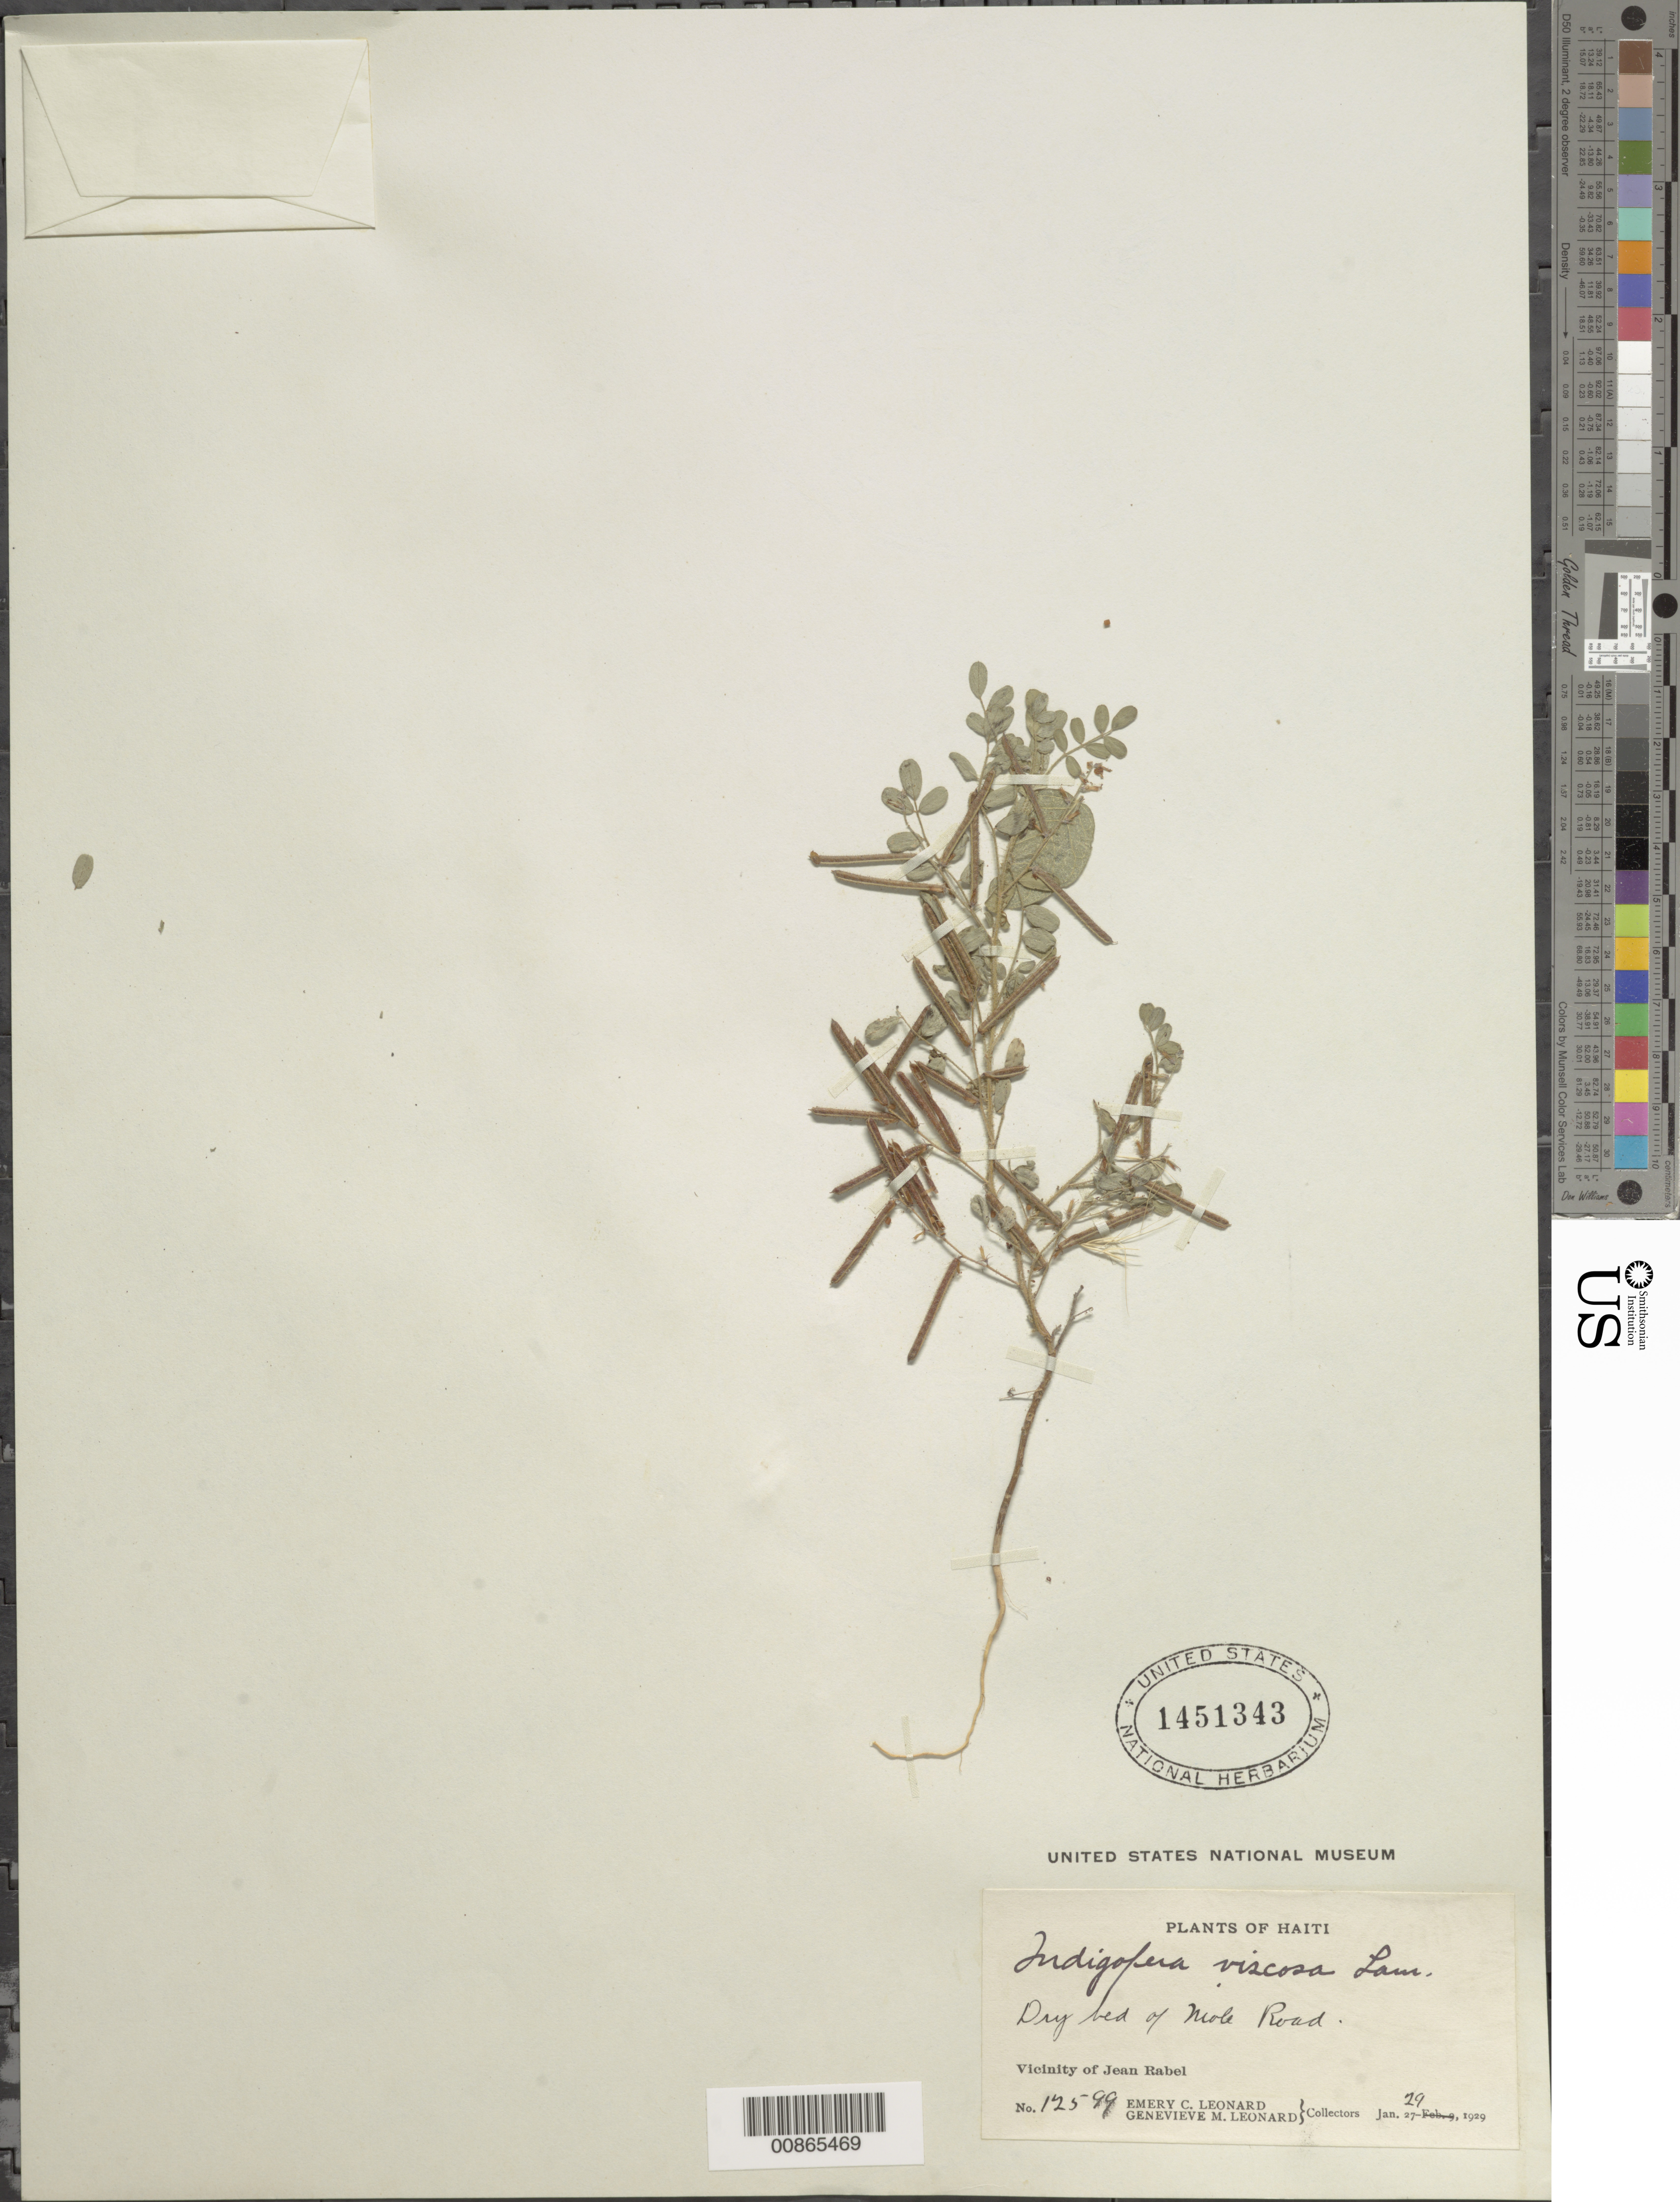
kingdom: Plantae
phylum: Tracheophyta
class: Magnoliopsida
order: Fabales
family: Fabaceae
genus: Indigofera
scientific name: Indigofera colutea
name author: (Burm. f.) Merr.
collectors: E. C. Leonard & G. M. Leonard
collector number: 12599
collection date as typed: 29 Jan 1929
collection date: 1929-01-29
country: Haiti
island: Hispaniola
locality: Vicinity of Jean Rabel Dry bed of Mole Road.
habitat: Dry bed of road.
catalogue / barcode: US 1451343